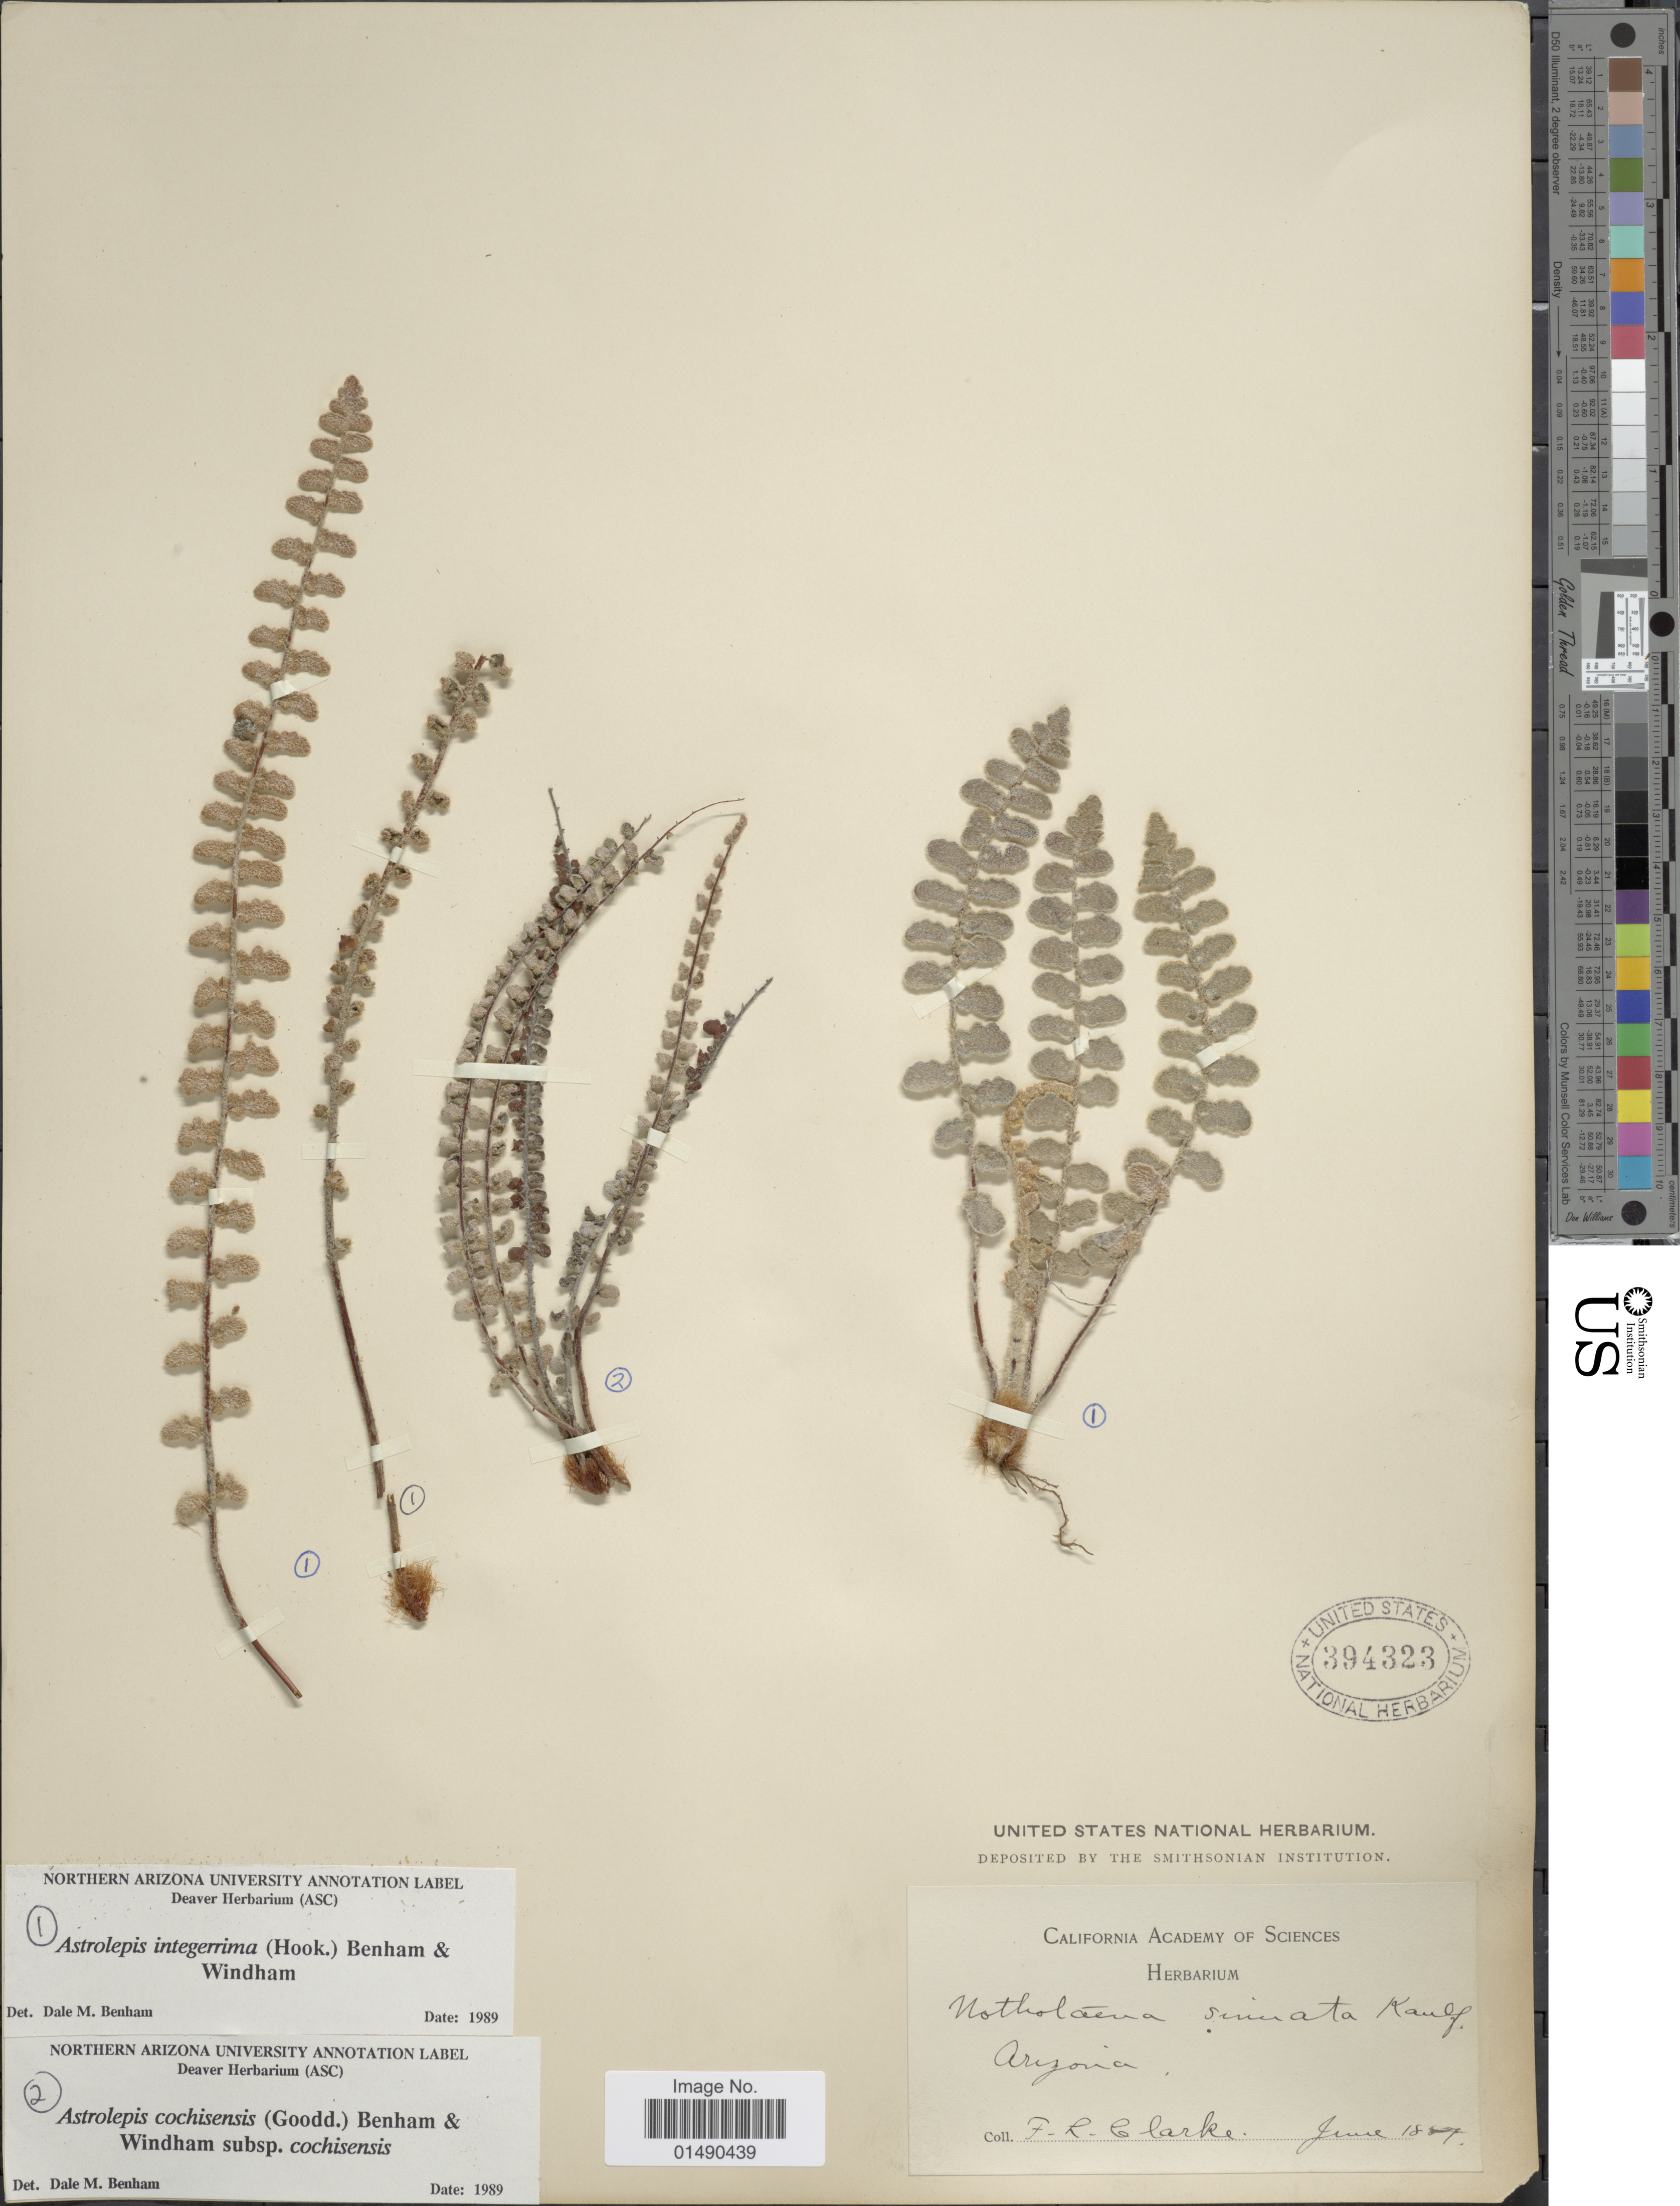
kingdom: Plantae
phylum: Tracheophyta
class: Polypodiopsida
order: Polypodiales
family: Pteridaceae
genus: Astrolepis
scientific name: Astrolepis integerrima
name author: (Hook.) D.M. Benham & Windham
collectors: F. Clarke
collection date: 1807-06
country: United States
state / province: Arizona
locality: Arizone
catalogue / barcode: US 394323